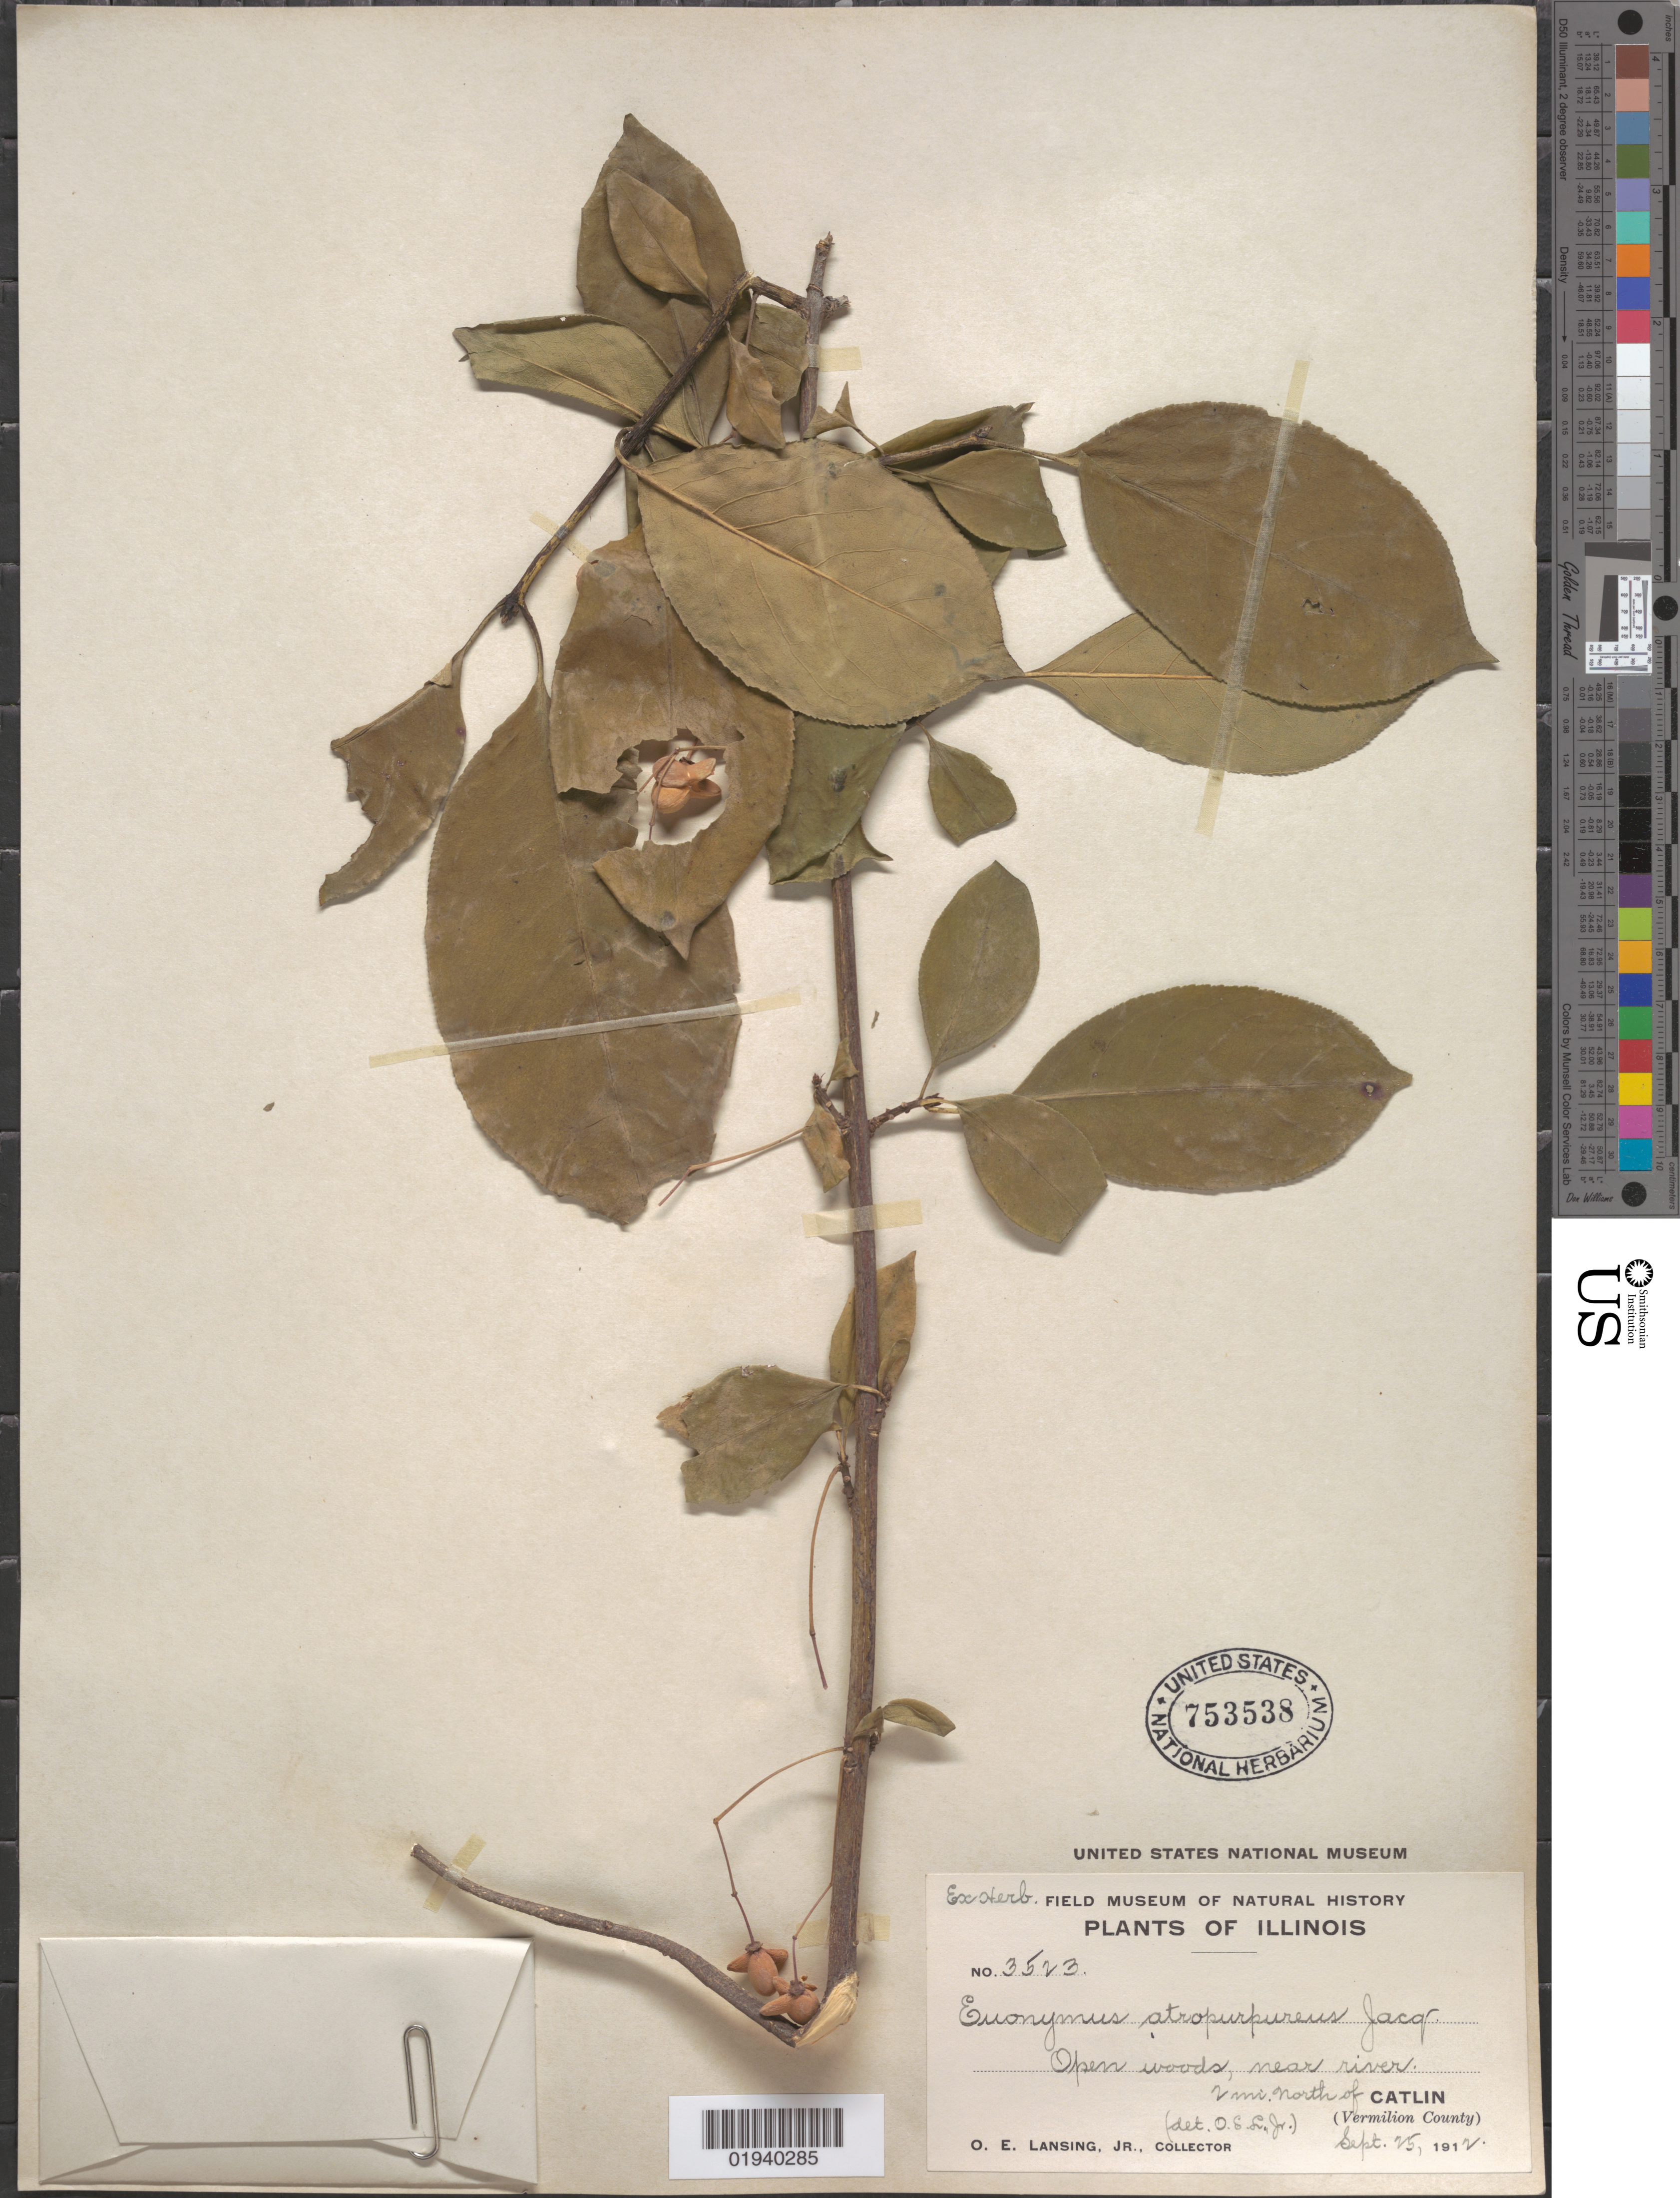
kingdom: Plantae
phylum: Tracheophyta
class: Magnoliopsida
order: Celastrales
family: Celastraceae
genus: Euonymus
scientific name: Euonymus atropurpureus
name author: Jacq.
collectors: O. E. Lansing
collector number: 3523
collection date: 1912-09-25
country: United States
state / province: Illinois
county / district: Vermilion County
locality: Catlin, 2 miles north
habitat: Open woods, near river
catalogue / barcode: US 753538